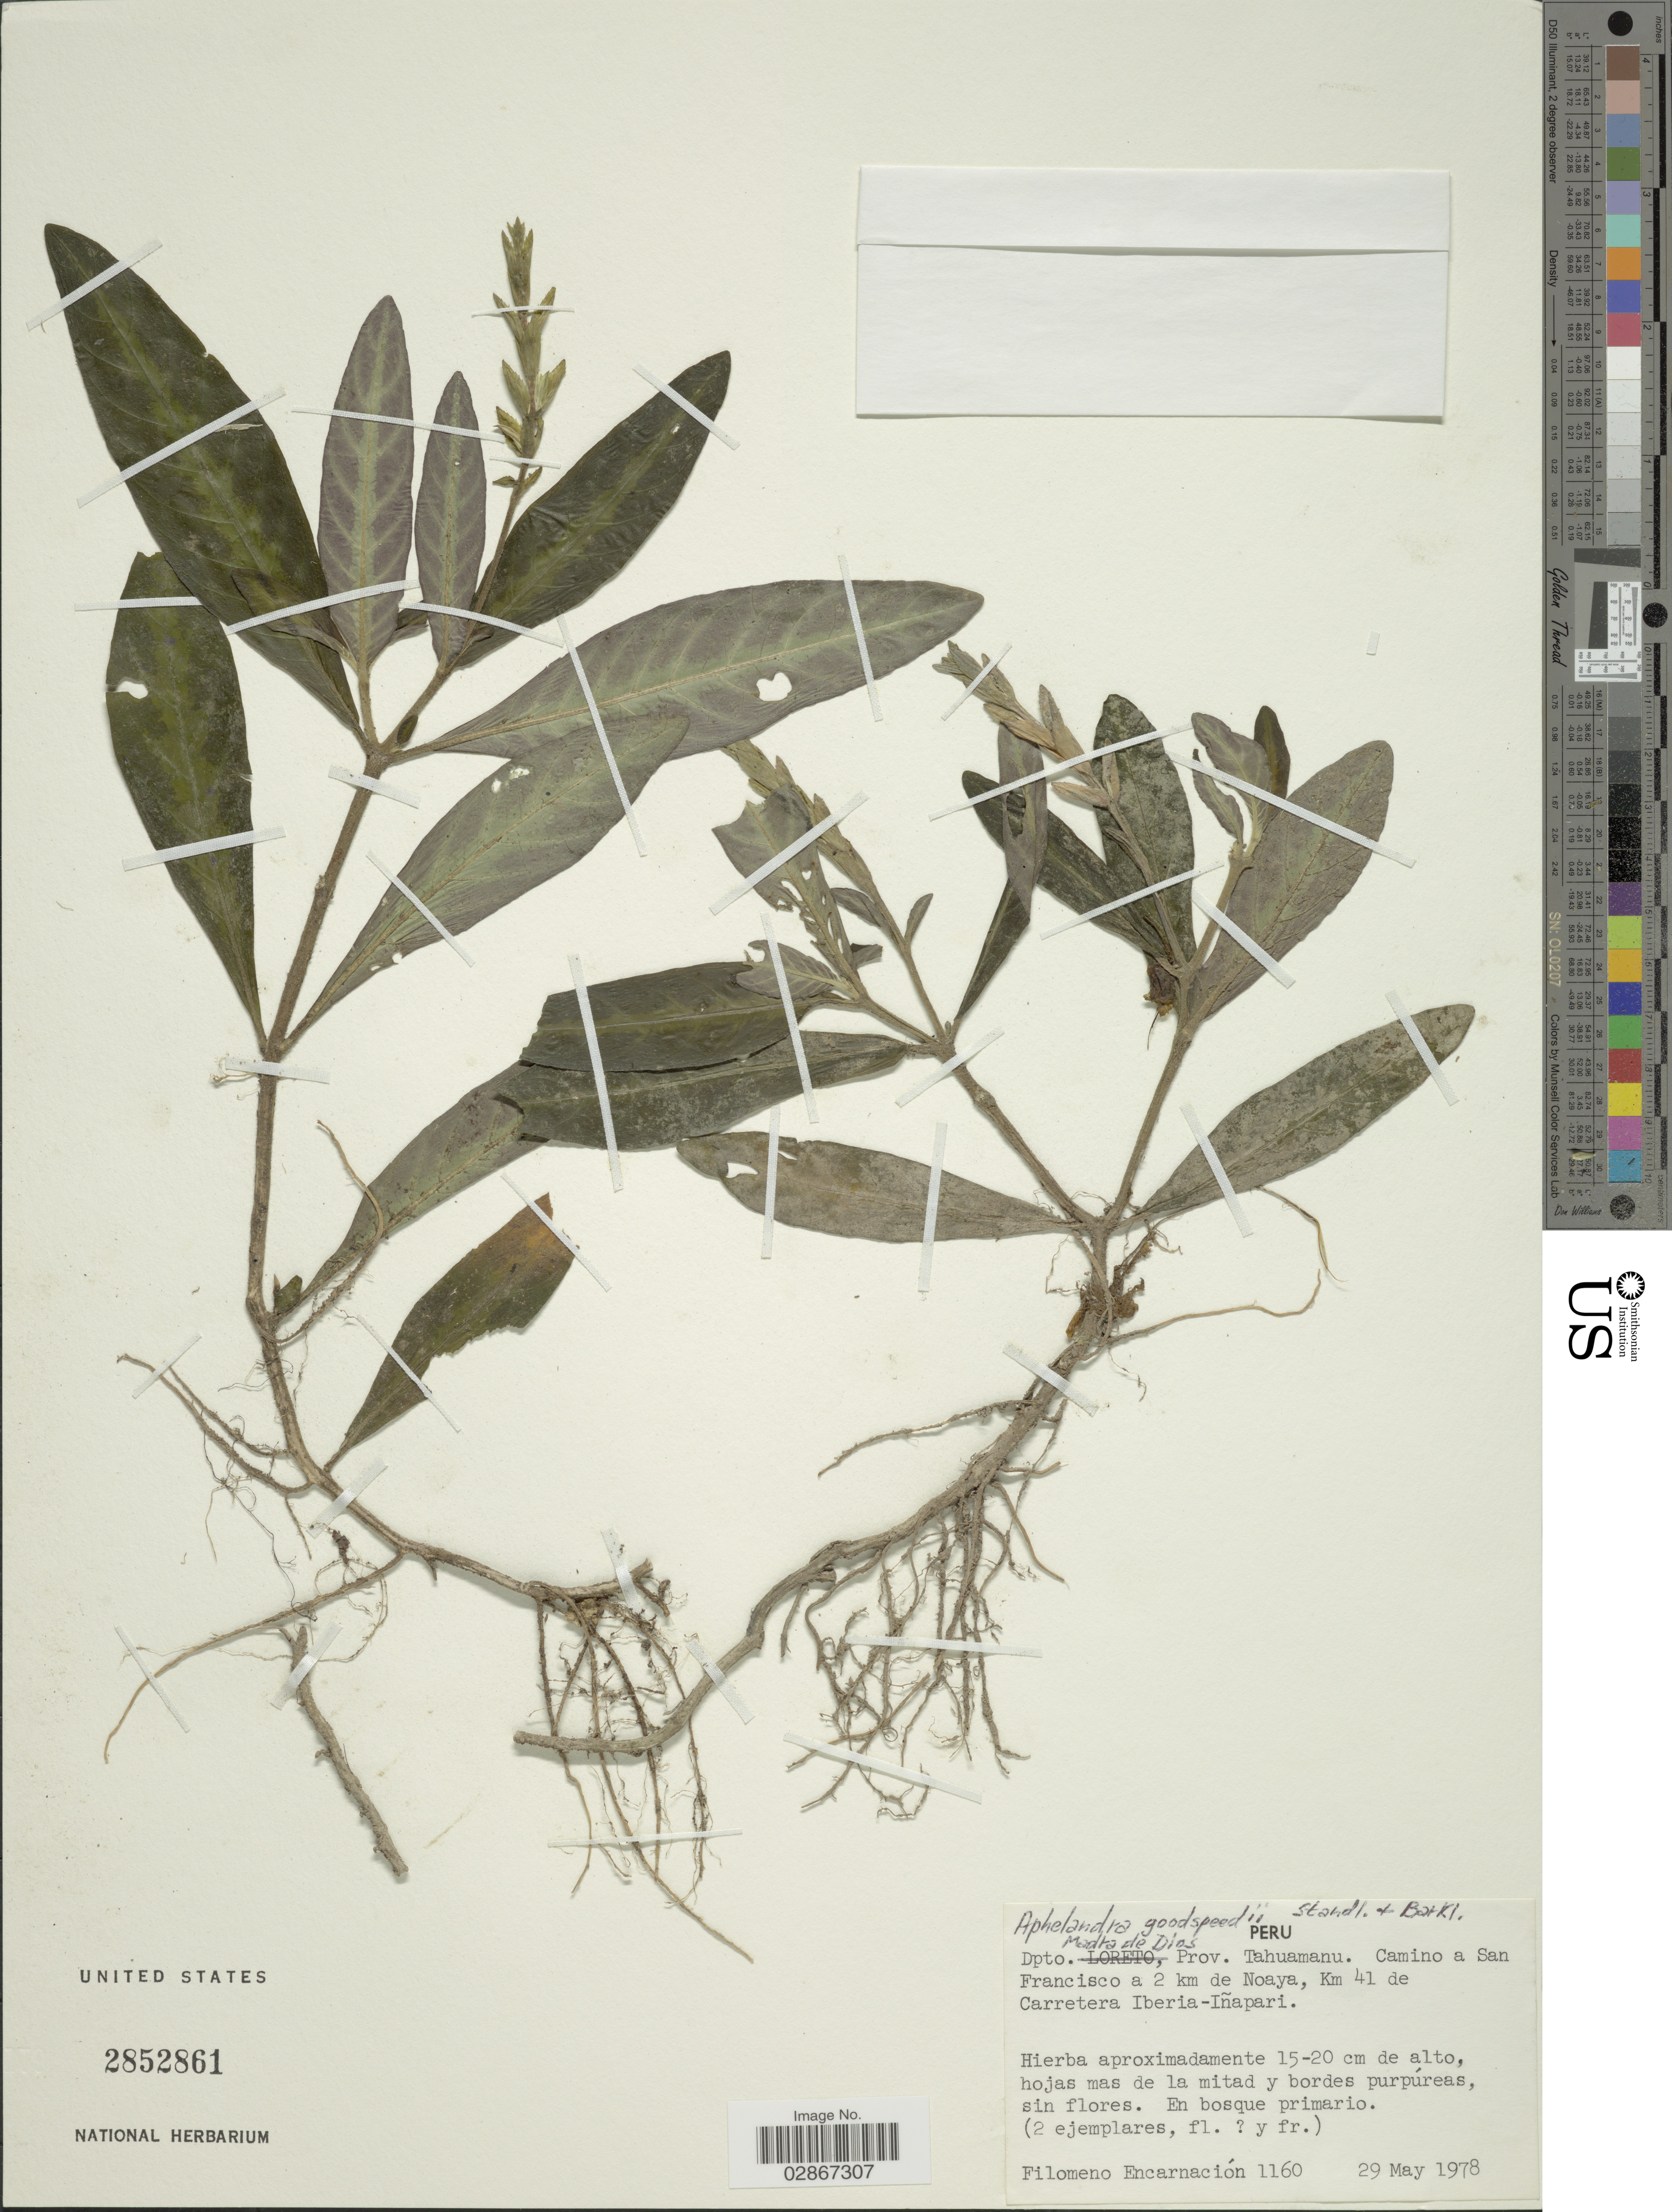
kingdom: Plantae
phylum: Tracheophyta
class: Magnoliopsida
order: Lamiales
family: Acanthaceae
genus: Aphelandra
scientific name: Aphelandra maculata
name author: (Tafalla ex Nees) Voss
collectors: F. Encarnación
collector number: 1160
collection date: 1978-05-29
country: Peru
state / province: Madre de Dios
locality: Dpto. Madre de Dios, Prov. Tahuamanu. Camino a San Francisco a 2 km de Noaya, Km 41 de Carretera Iberia-Iñapari.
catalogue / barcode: US 2852861